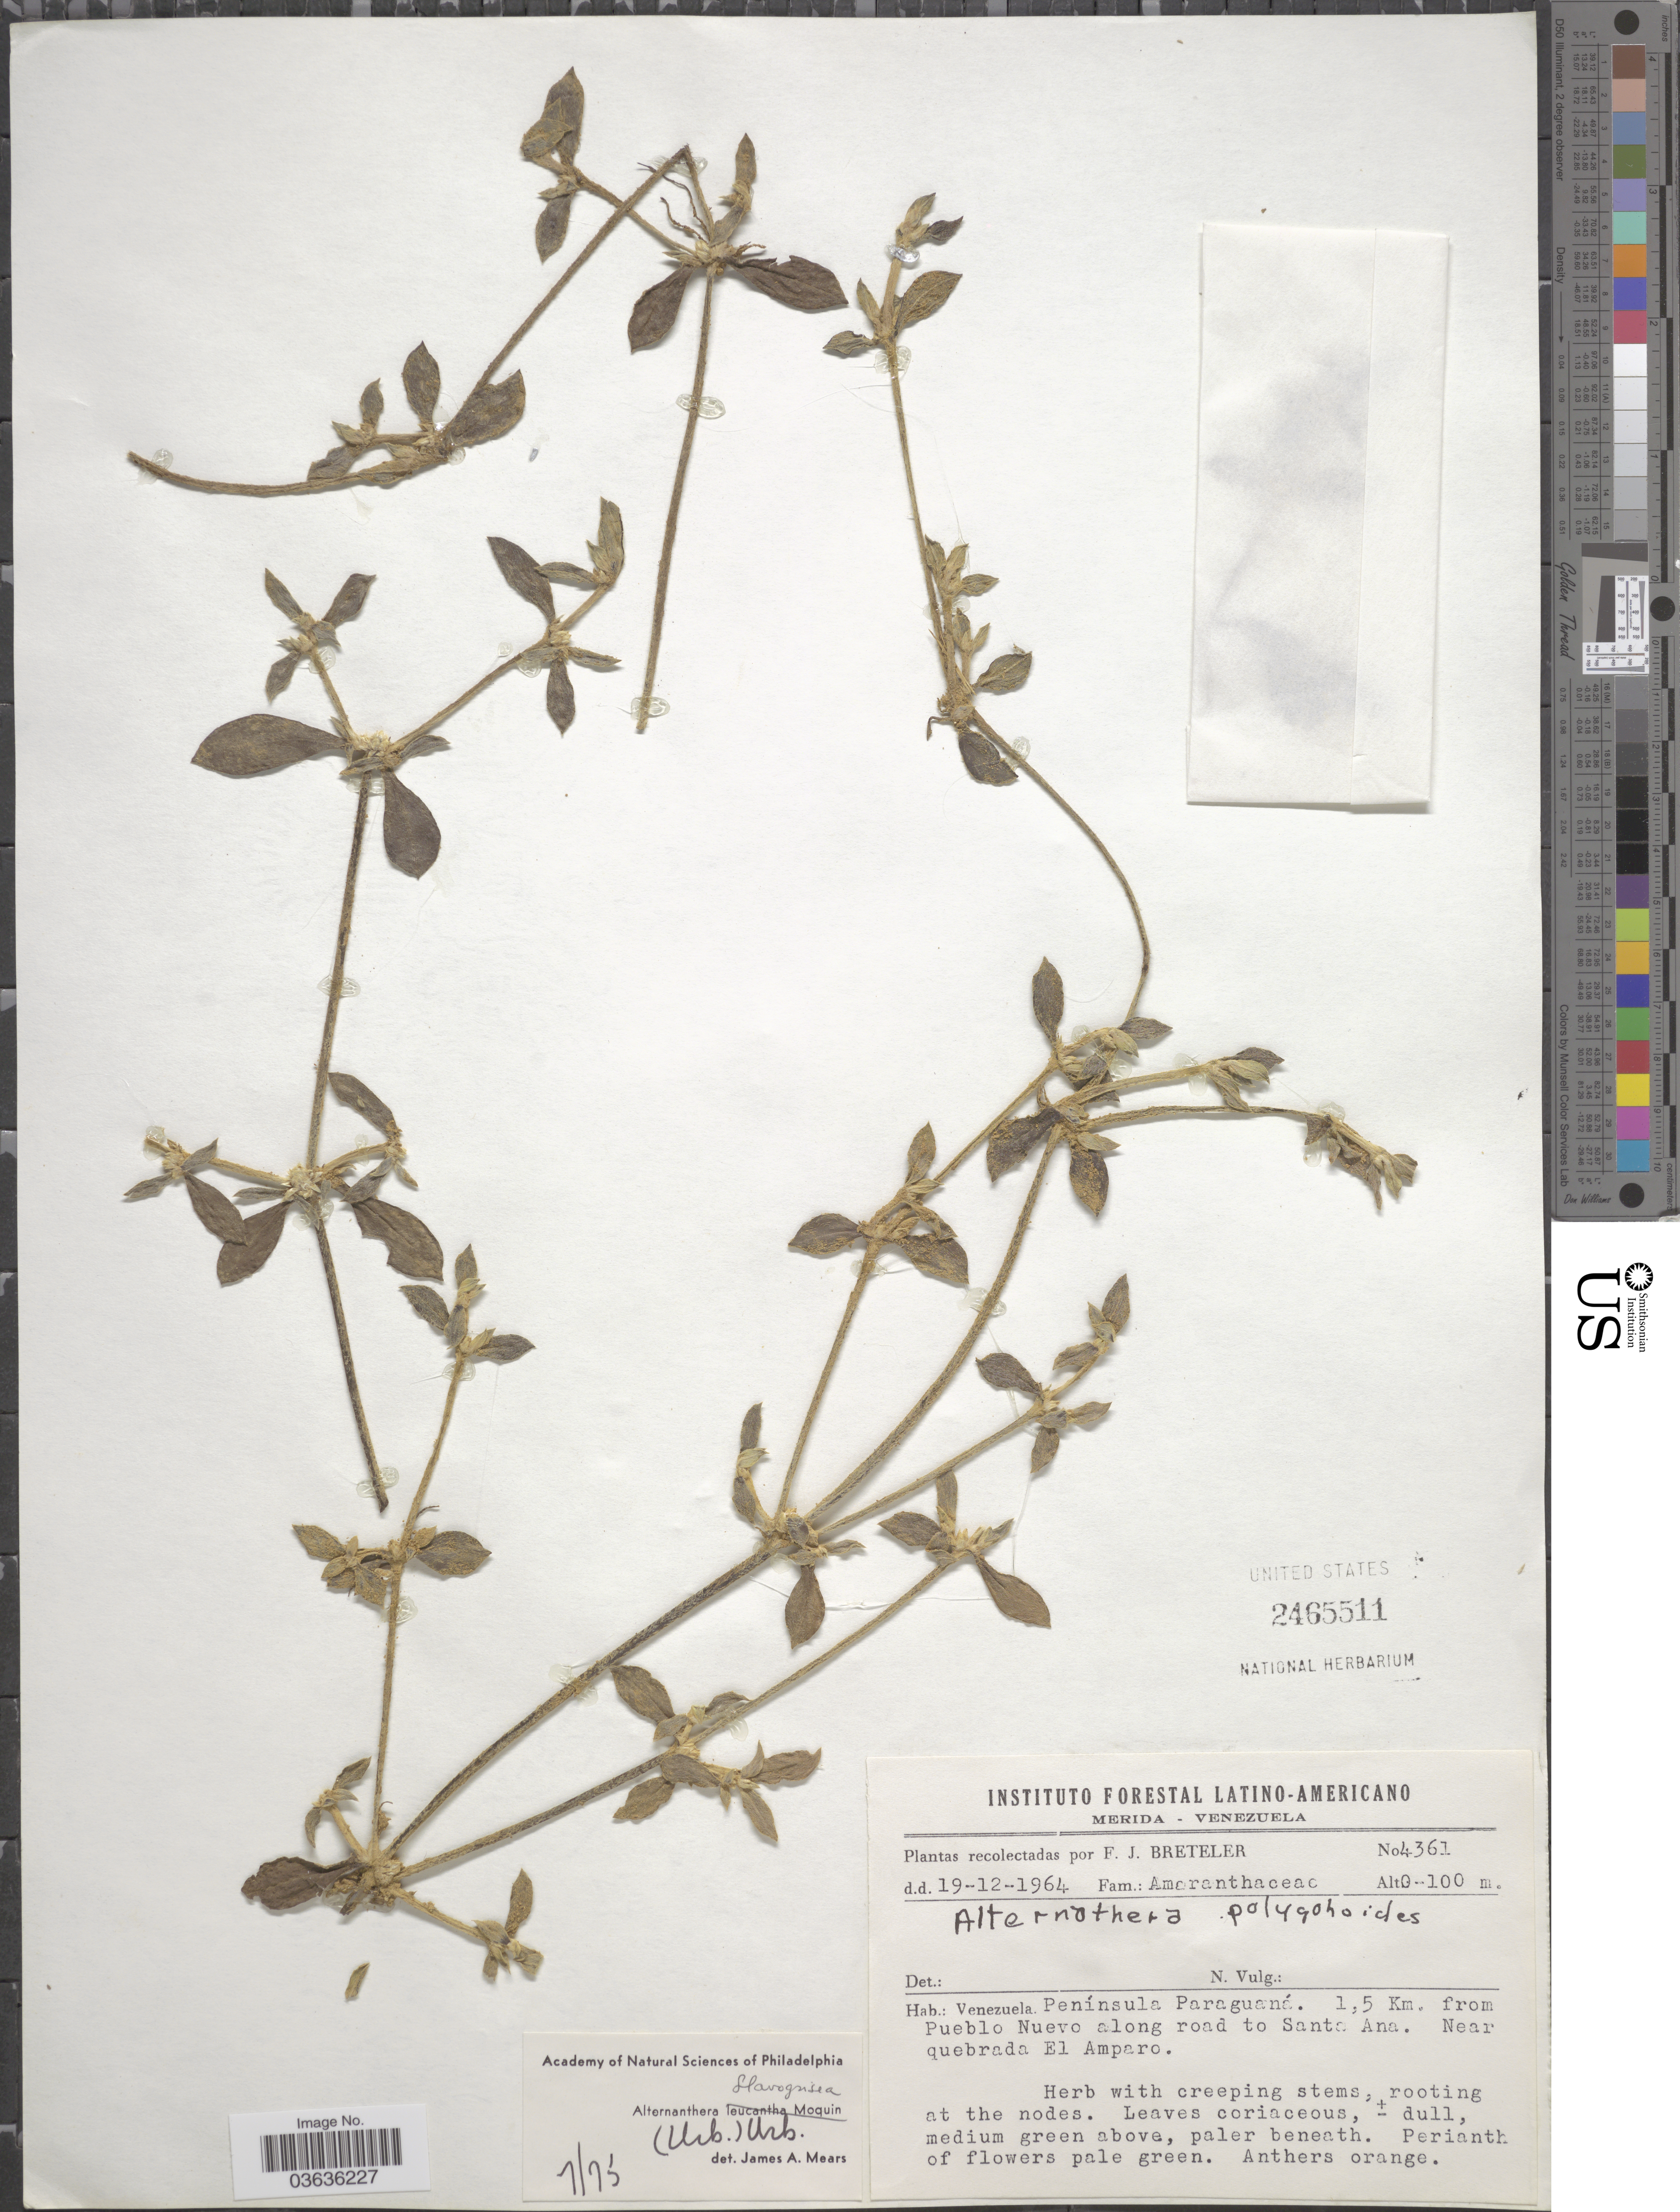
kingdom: Plantae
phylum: Tracheophyta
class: Magnoliopsida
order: Caryophyllales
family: Amaranthaceae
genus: Alternanthera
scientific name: Alternanthera flavogrisea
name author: Urb.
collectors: F. J. Breteler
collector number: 4361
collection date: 1964-12-19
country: Venezuela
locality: Península Paraguaná. 1.5 Km. from Pueblo Nuevo along road to Santa Ana. Near quebrada El Amparo.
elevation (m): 0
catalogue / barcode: US 2465511